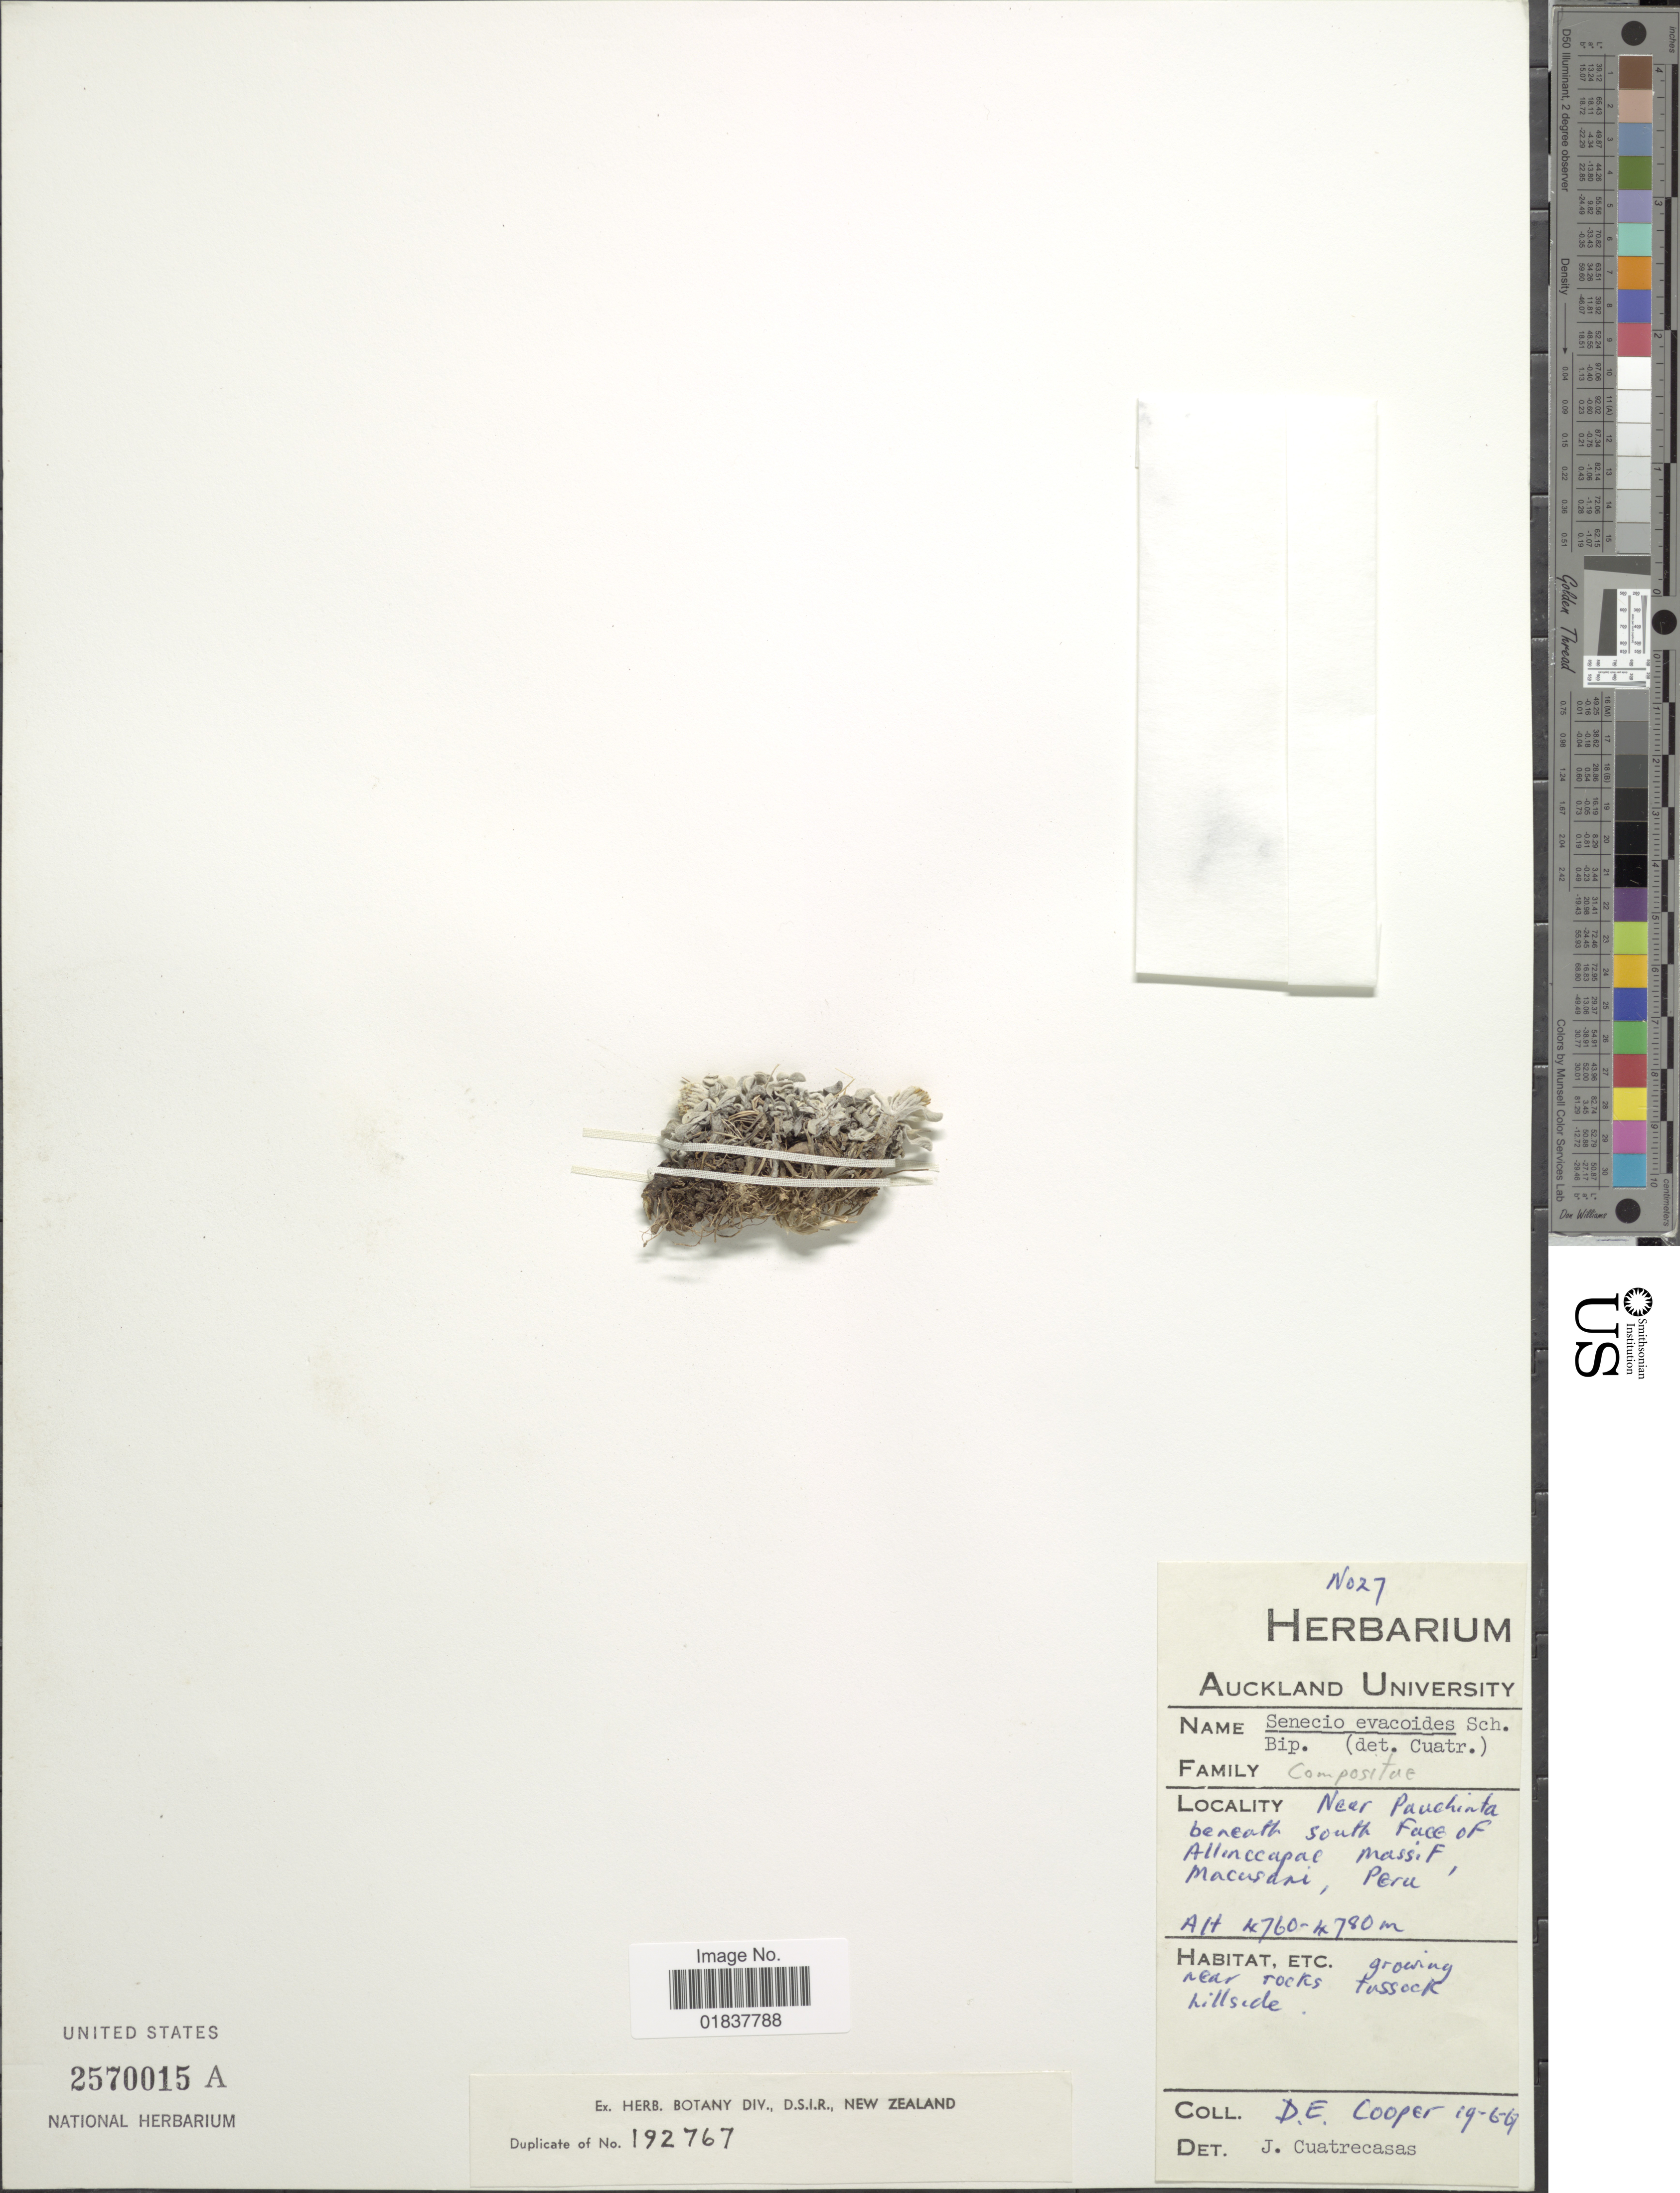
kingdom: Plantae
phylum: Tracheophyta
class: Magnoliopsida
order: Asterales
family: Asteraceae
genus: Senecio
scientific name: Senecio evacoides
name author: Sch. Bip.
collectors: D. E. Cooper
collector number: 27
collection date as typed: Transcribed d/m/y: 19/6/67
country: Peru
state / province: Puno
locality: Near Pauchinta, beneath south face of Allinccapac massif, Macusari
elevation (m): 4760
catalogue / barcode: US 2570015A